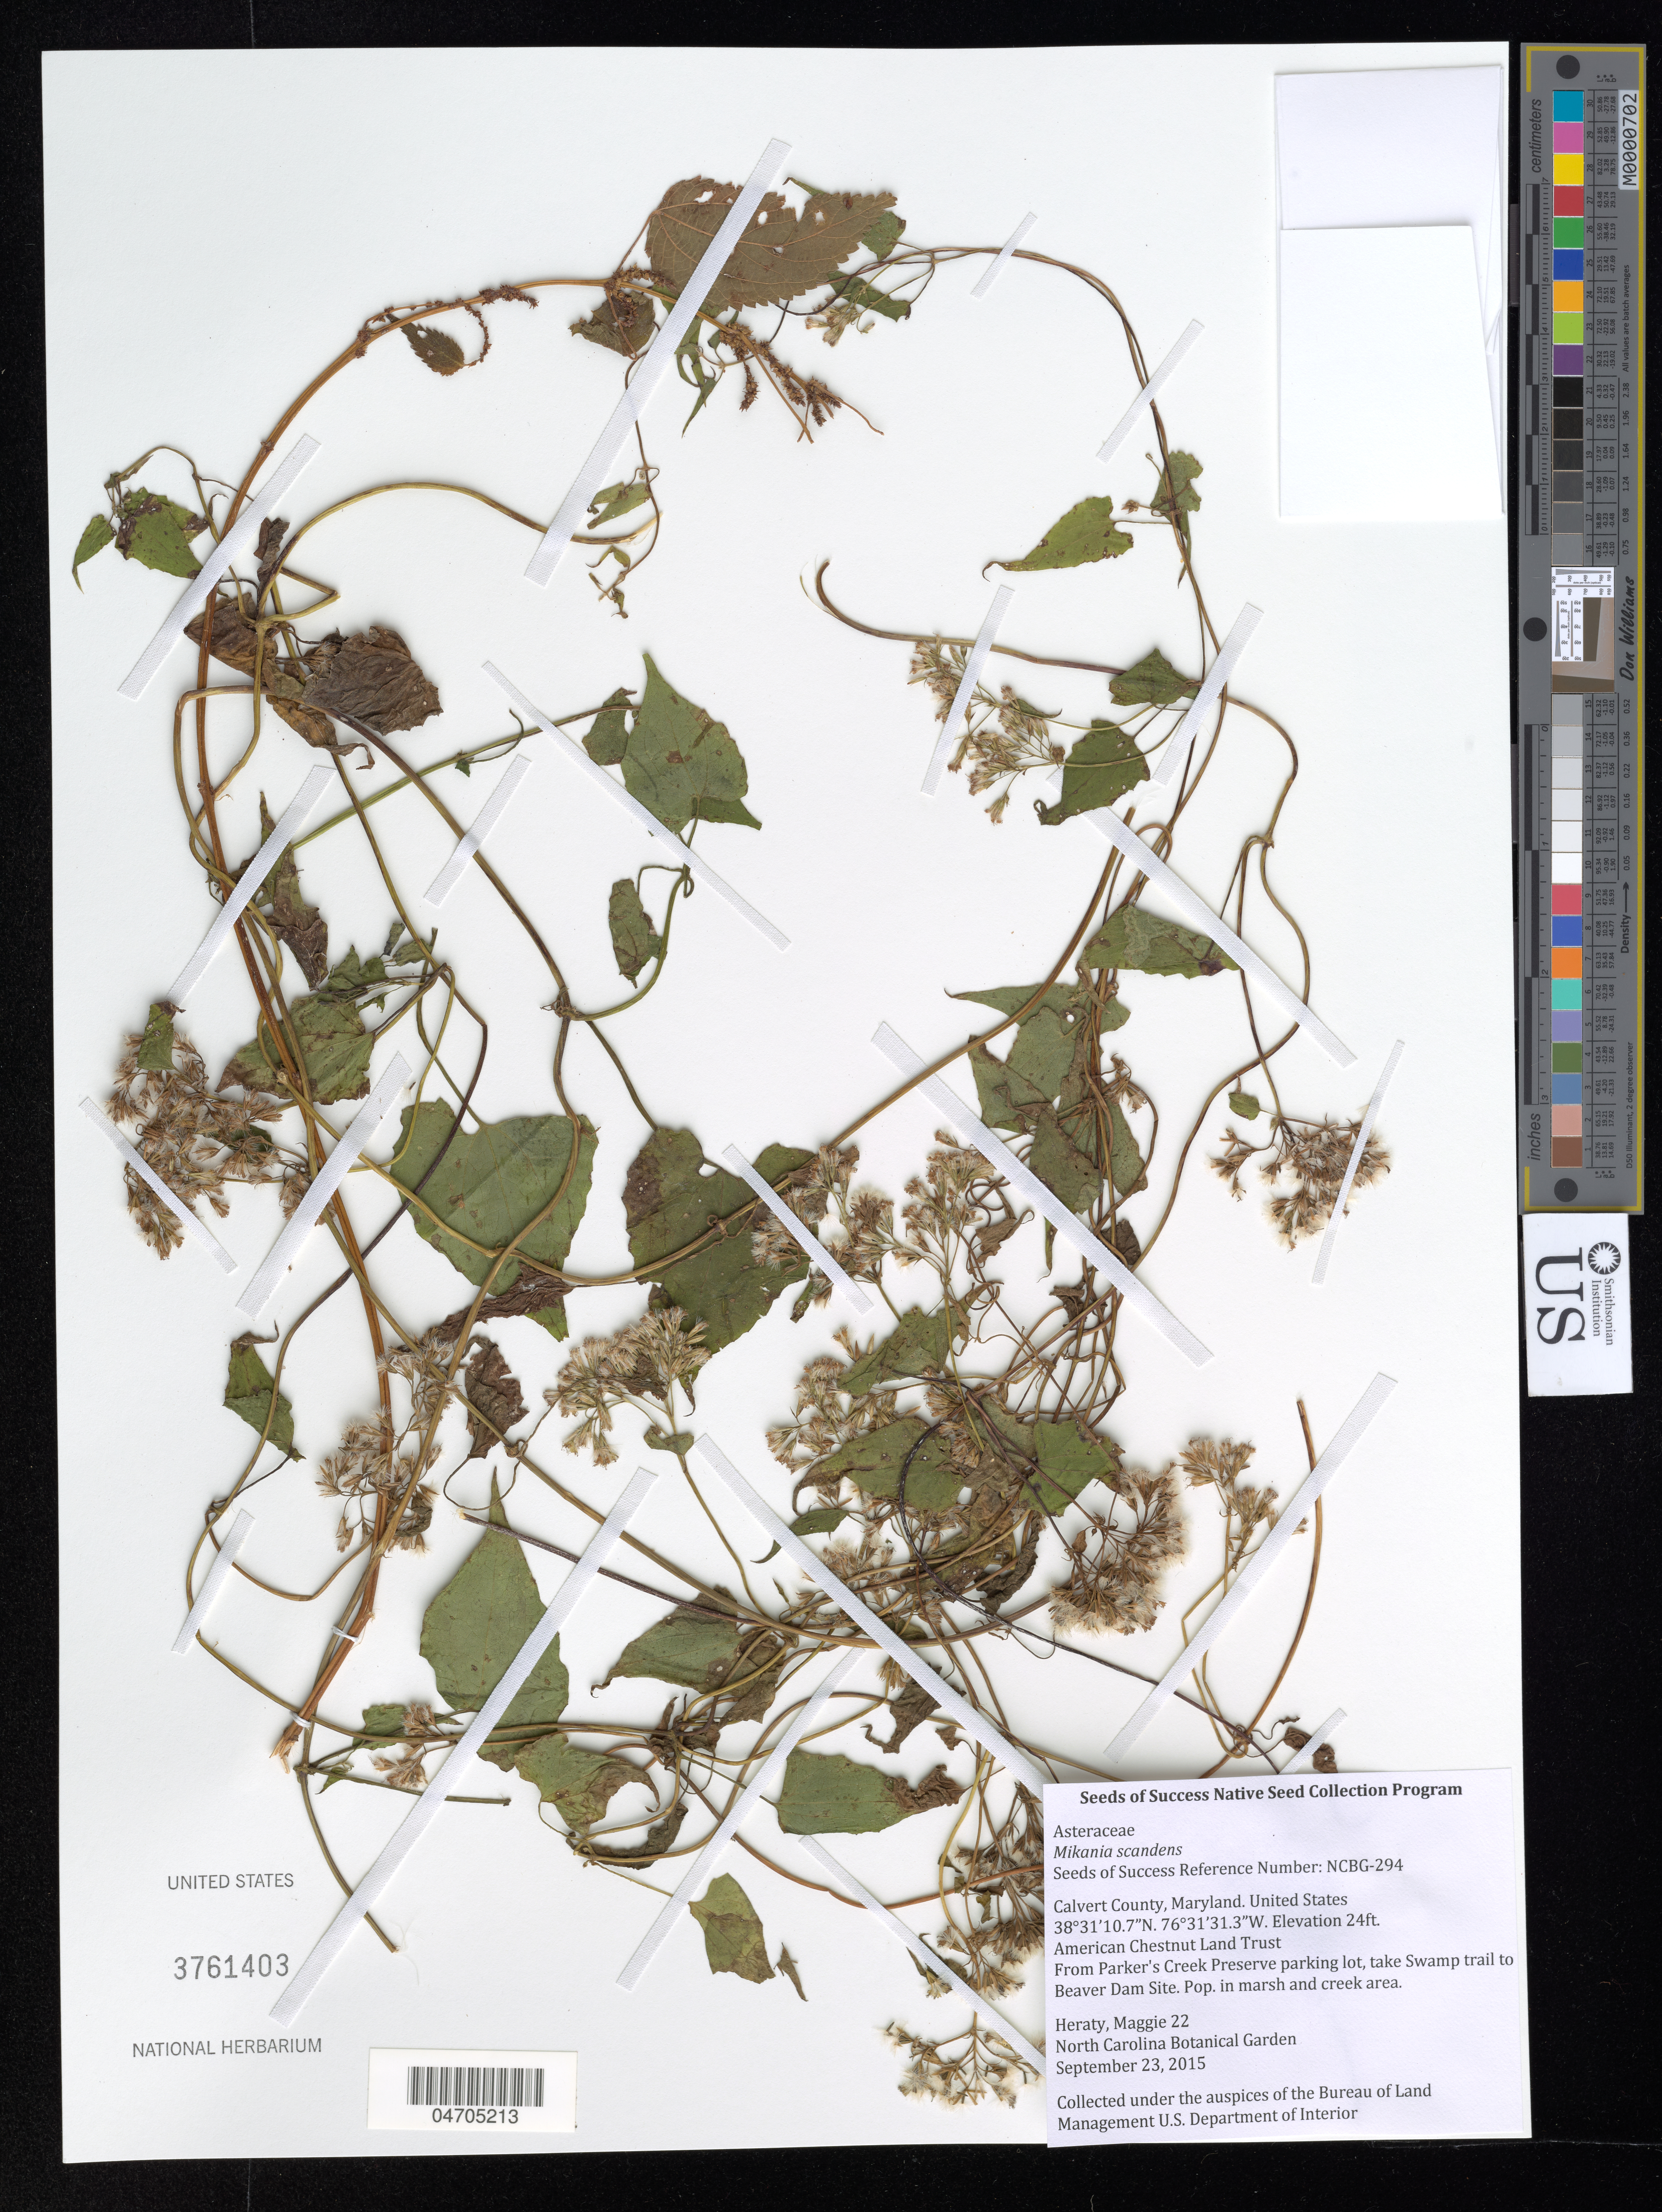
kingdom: Plantae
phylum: Tracheophyta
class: Magnoliopsida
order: Asterales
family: Asteraceae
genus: Mikania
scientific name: Mikania scandens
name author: (L.) Willd.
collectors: M. Heraty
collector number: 22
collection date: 2015-09-23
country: United States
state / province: Maryland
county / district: Calvert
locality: Calvert County. American Chestnut Land Trust. From Parker's Creek Preserve parking lot, lake Swamp trail to Beaver Dam Site.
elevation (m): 7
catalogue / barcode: US 3761403